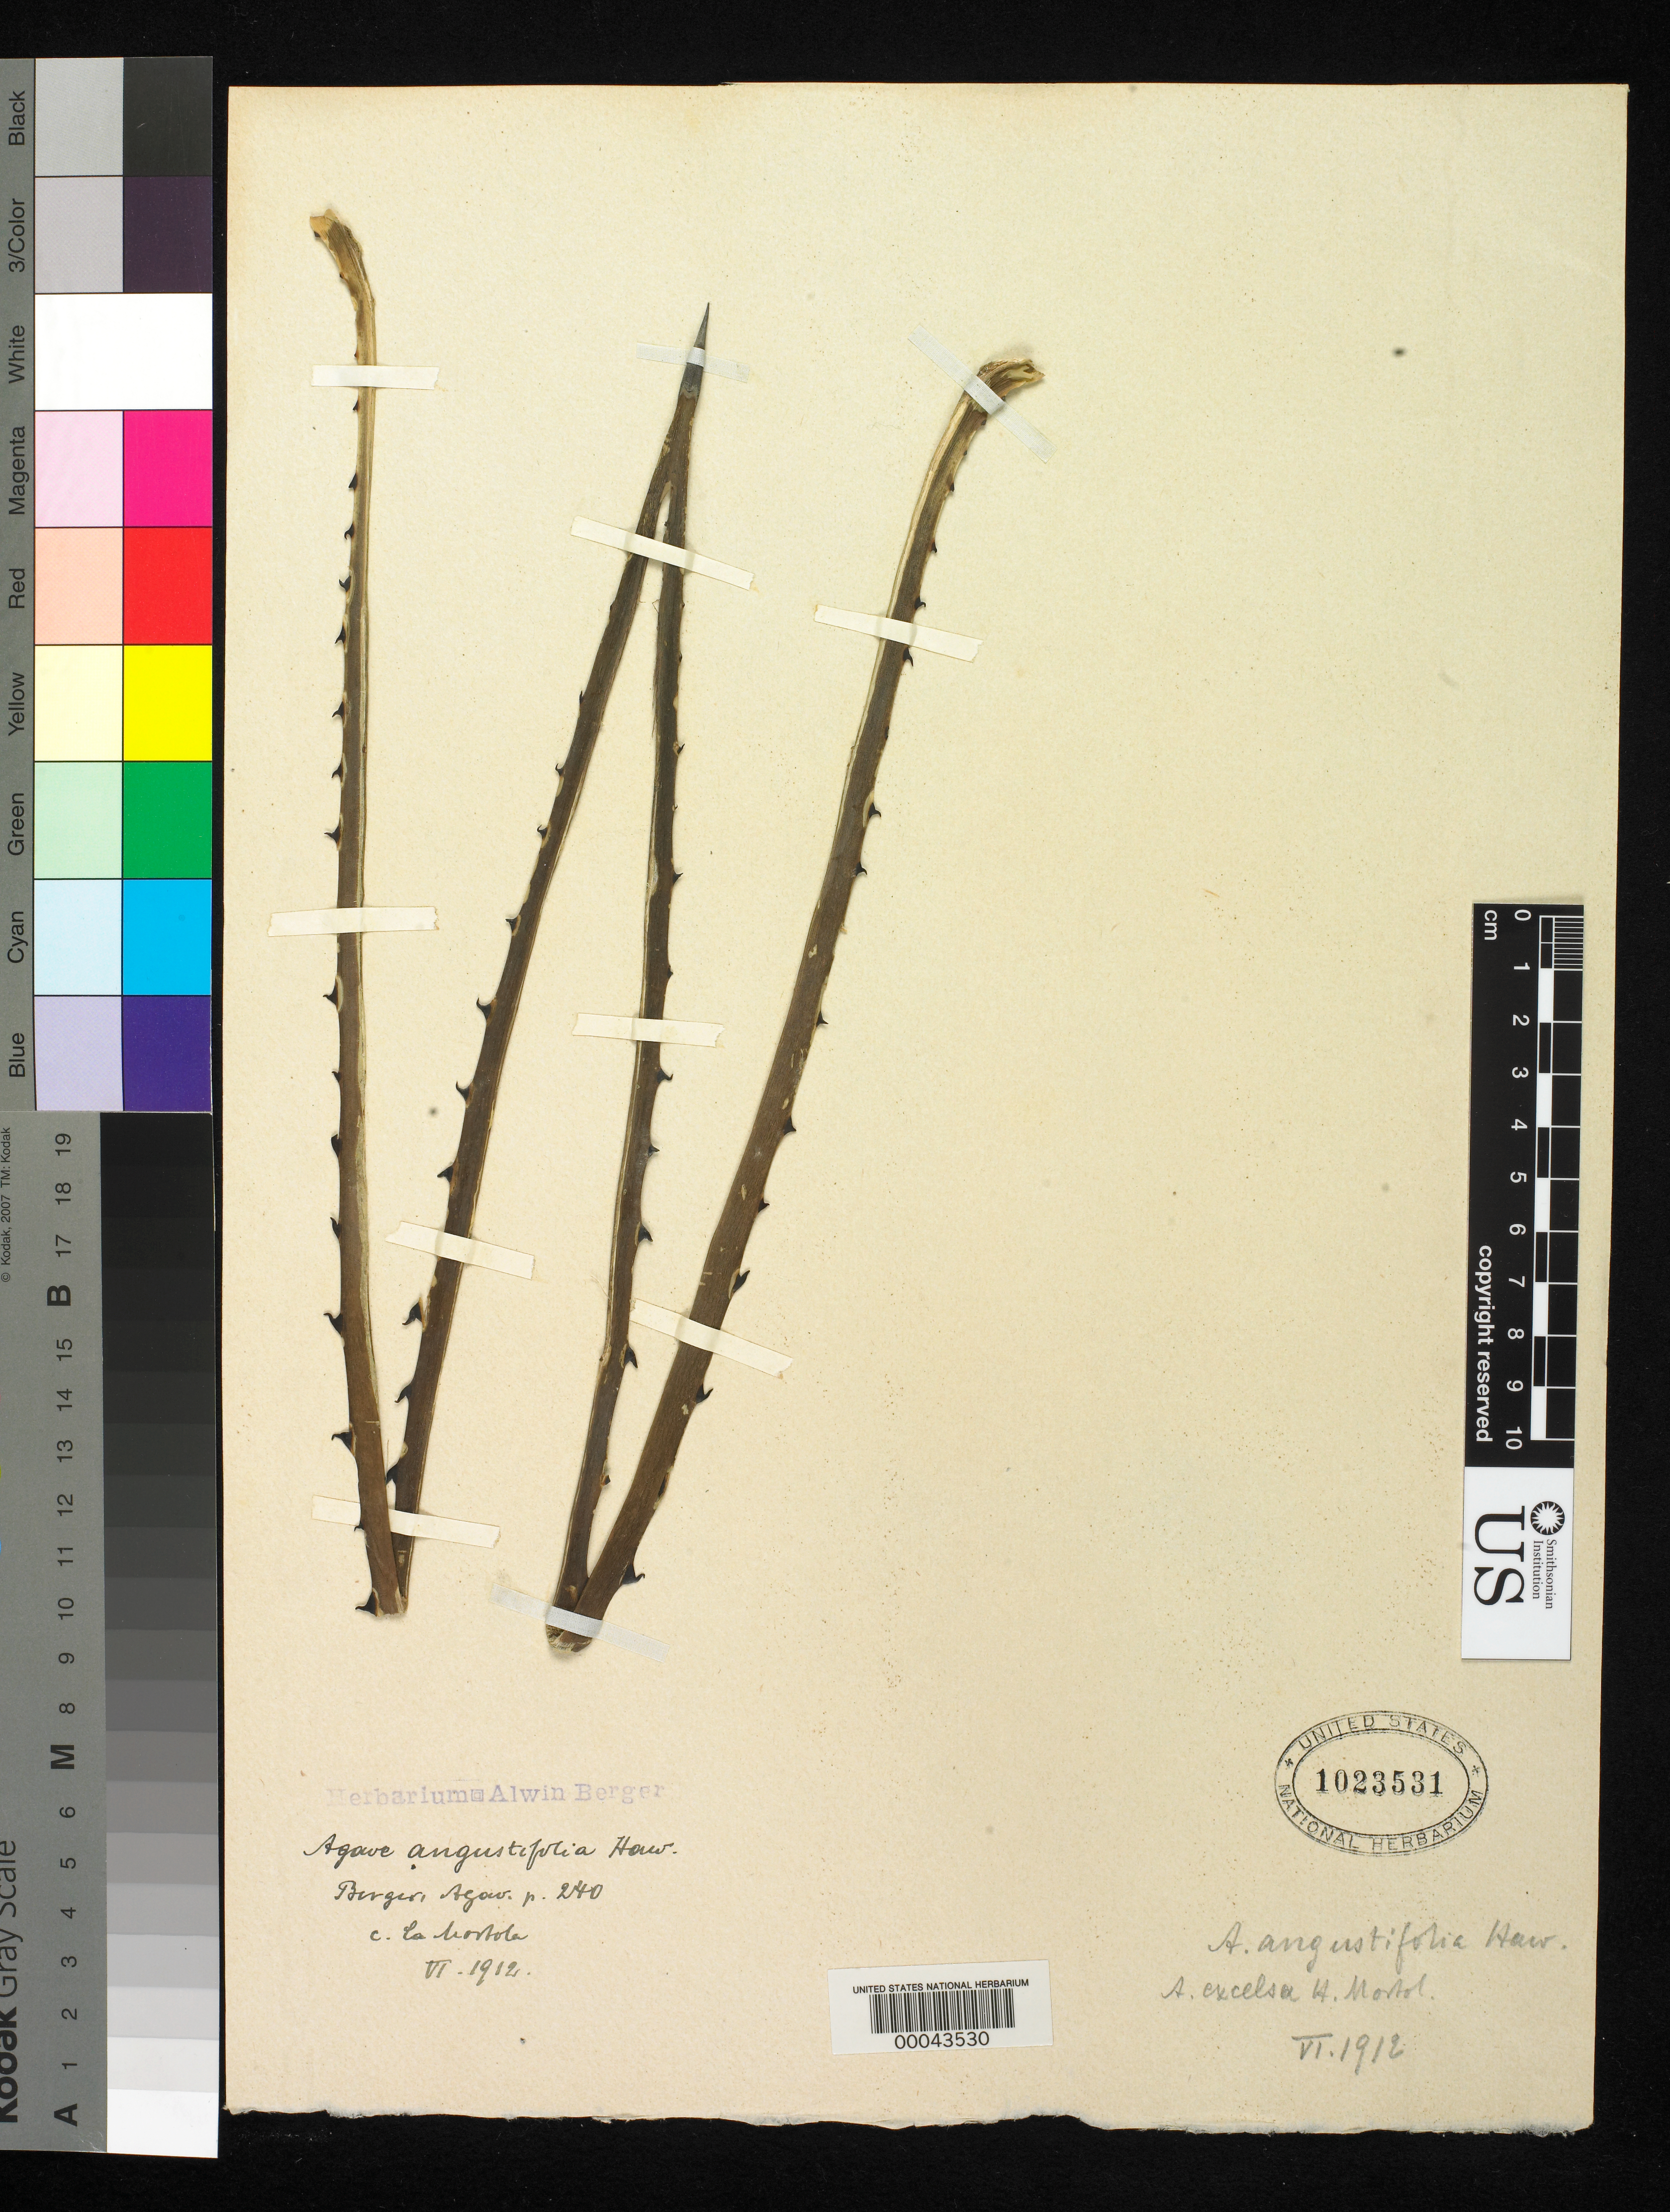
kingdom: Plantae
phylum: Tracheophyta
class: Liliopsida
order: Asparagales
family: Asparagaceae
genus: Agave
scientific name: Agave angustifolia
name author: Haw.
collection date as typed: Jun 1912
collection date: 1912-06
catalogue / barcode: US 1023531